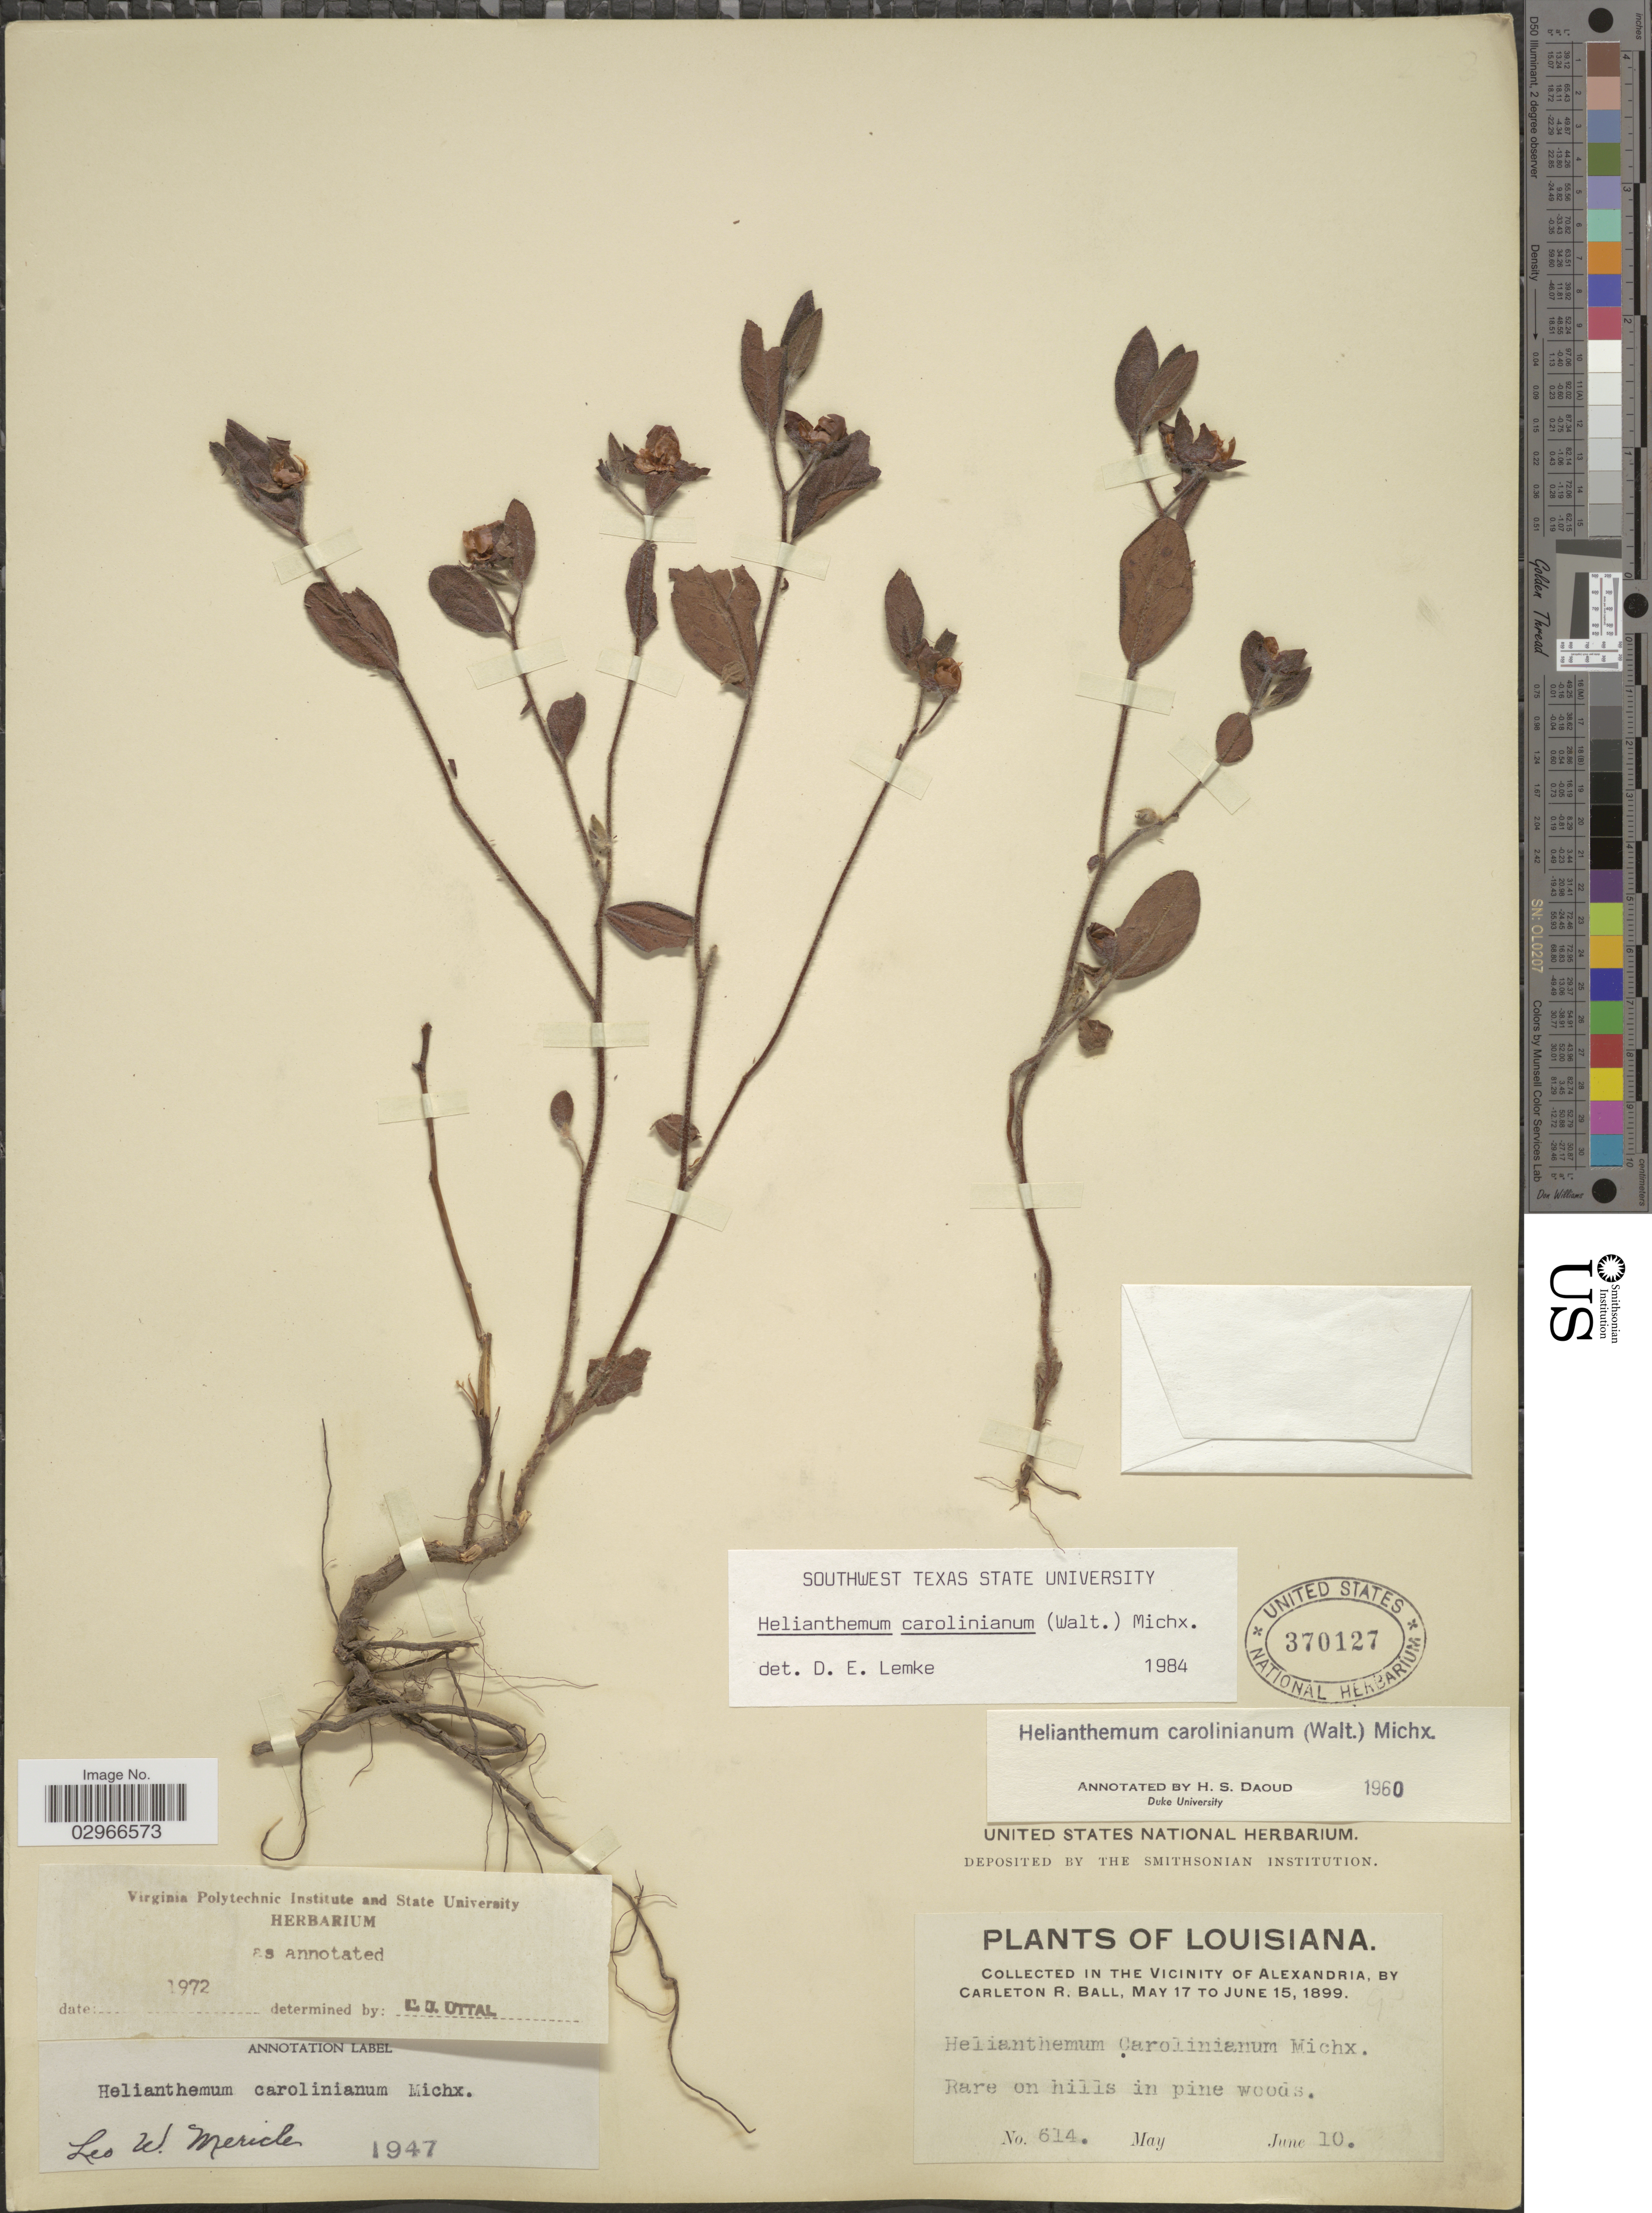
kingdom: Plantae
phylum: Tracheophyta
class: Magnoliopsida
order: Malvales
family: Cistaceae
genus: Helianthemum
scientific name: Helianthemum carolinianum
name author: (Walter) Michx.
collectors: C. R. Ball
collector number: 614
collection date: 1899-06-10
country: United States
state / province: Louisiana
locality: In the Vicinity of Alexandria.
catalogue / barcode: US 370127